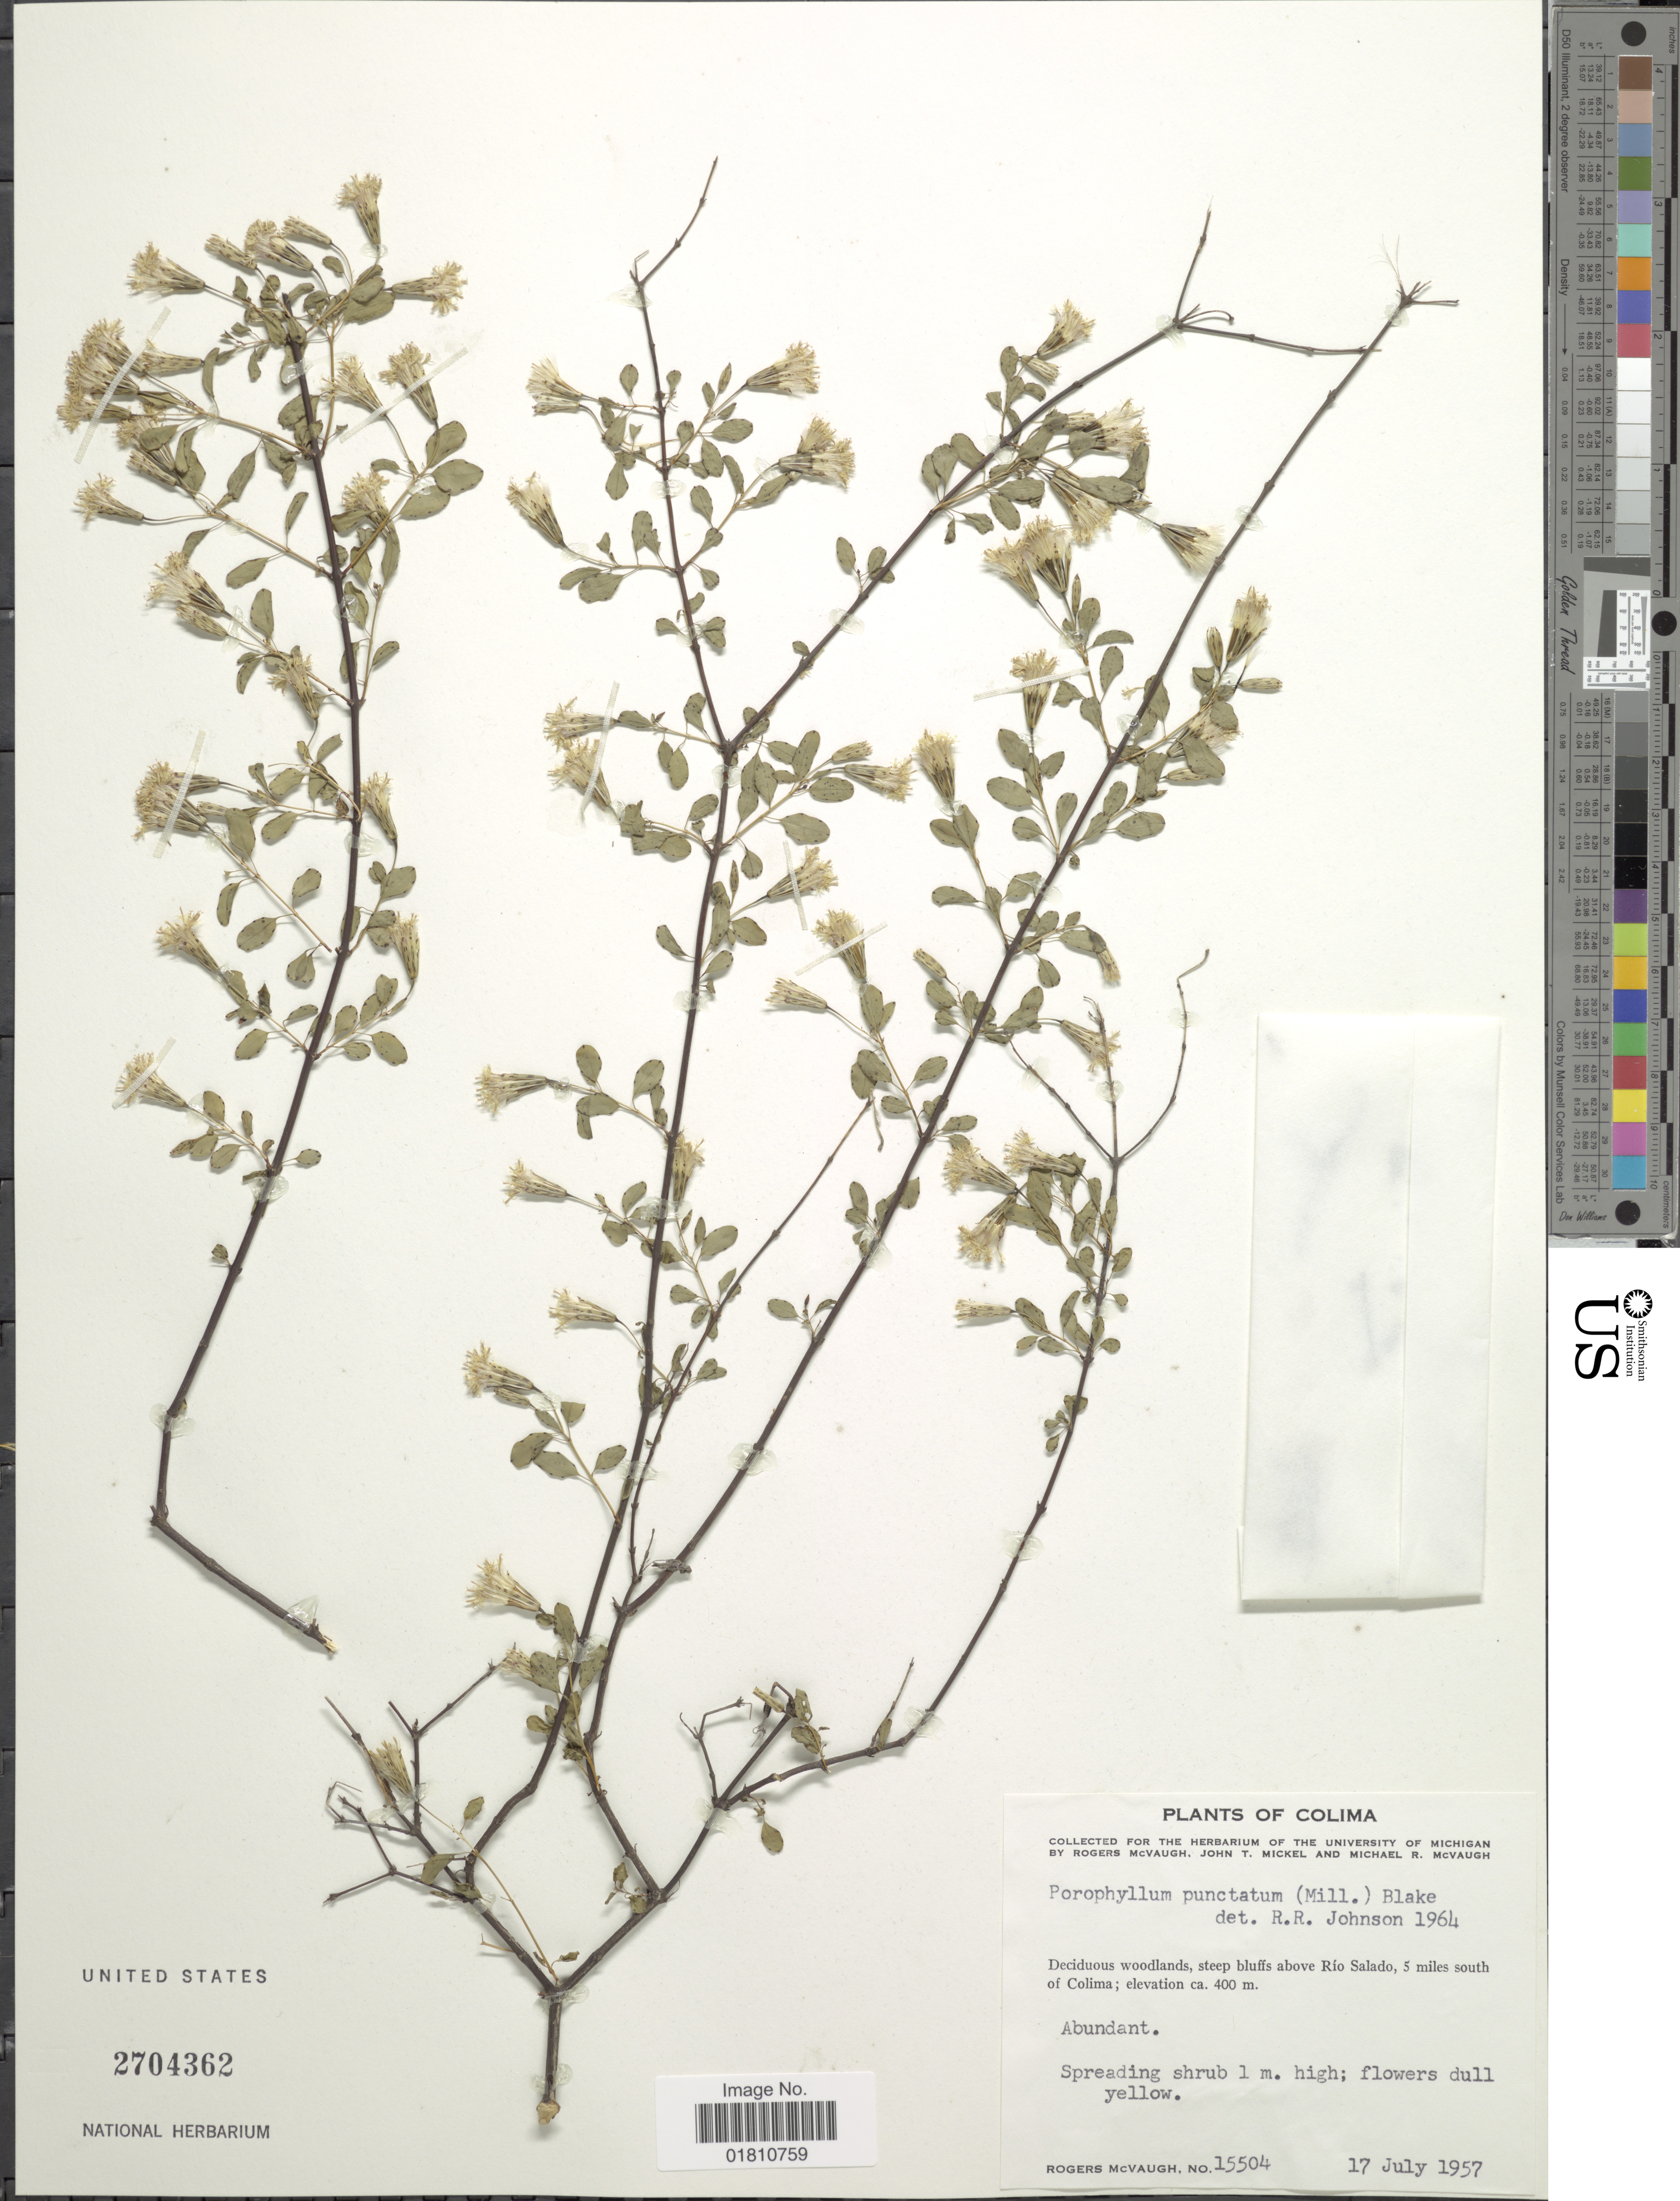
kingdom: Plantae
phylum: Tracheophyta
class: Magnoliopsida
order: Asterales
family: Asteraceae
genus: Porophyllum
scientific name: Porophyllum punctatum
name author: (Mill.) S.F. Blake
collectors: R. McVaugh, J. T. Mickel & M. R. McVaugh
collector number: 15504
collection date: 1957-07-17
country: Mexico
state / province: Colima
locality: steep bluffs above Río Salado, 5 miles south of Colima.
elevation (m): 400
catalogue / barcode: US 2704362